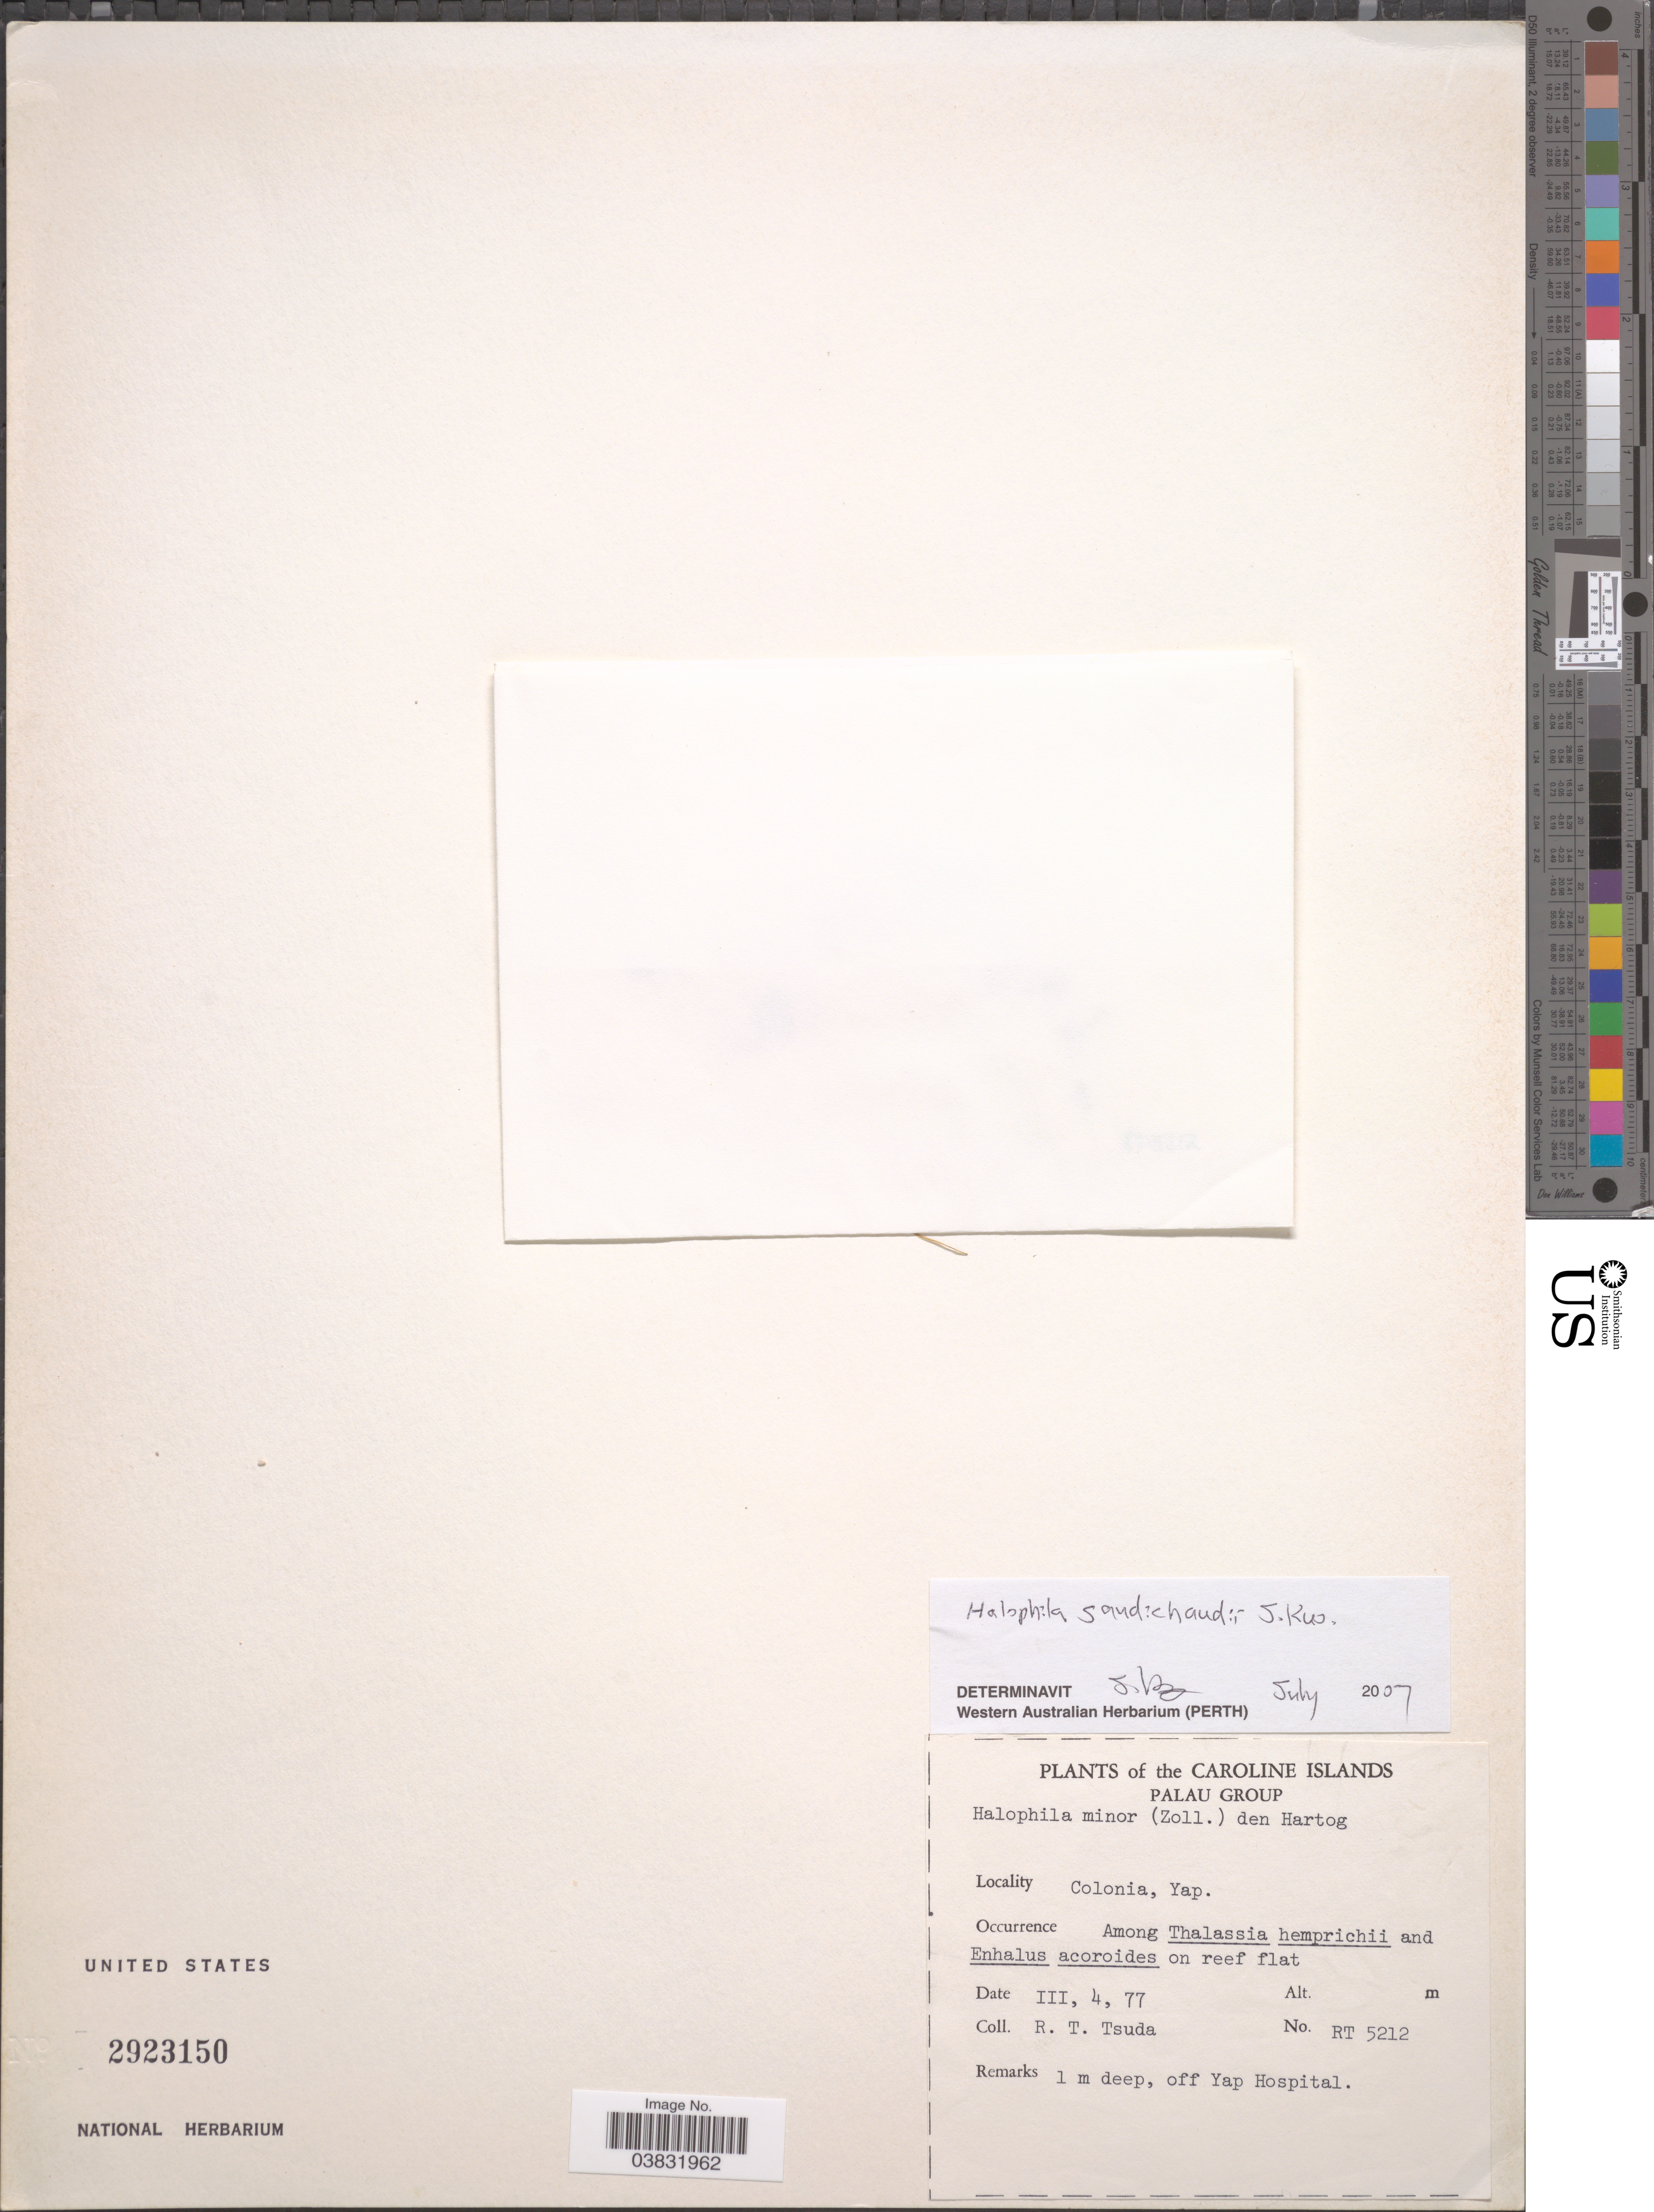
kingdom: Plantae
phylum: Tracheophyta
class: Liliopsida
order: Alismatales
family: Hydrocharitaceae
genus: Halophila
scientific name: Halophila gaudichaudii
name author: J. Kuo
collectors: R. Tsuda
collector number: RT 5212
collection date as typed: Transcribed d/m/y: 4/3/77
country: Micronesia, Federated States of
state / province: Yap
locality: Caroline Islands. Palau Group. Colonia, Yap.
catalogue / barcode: US 2923150